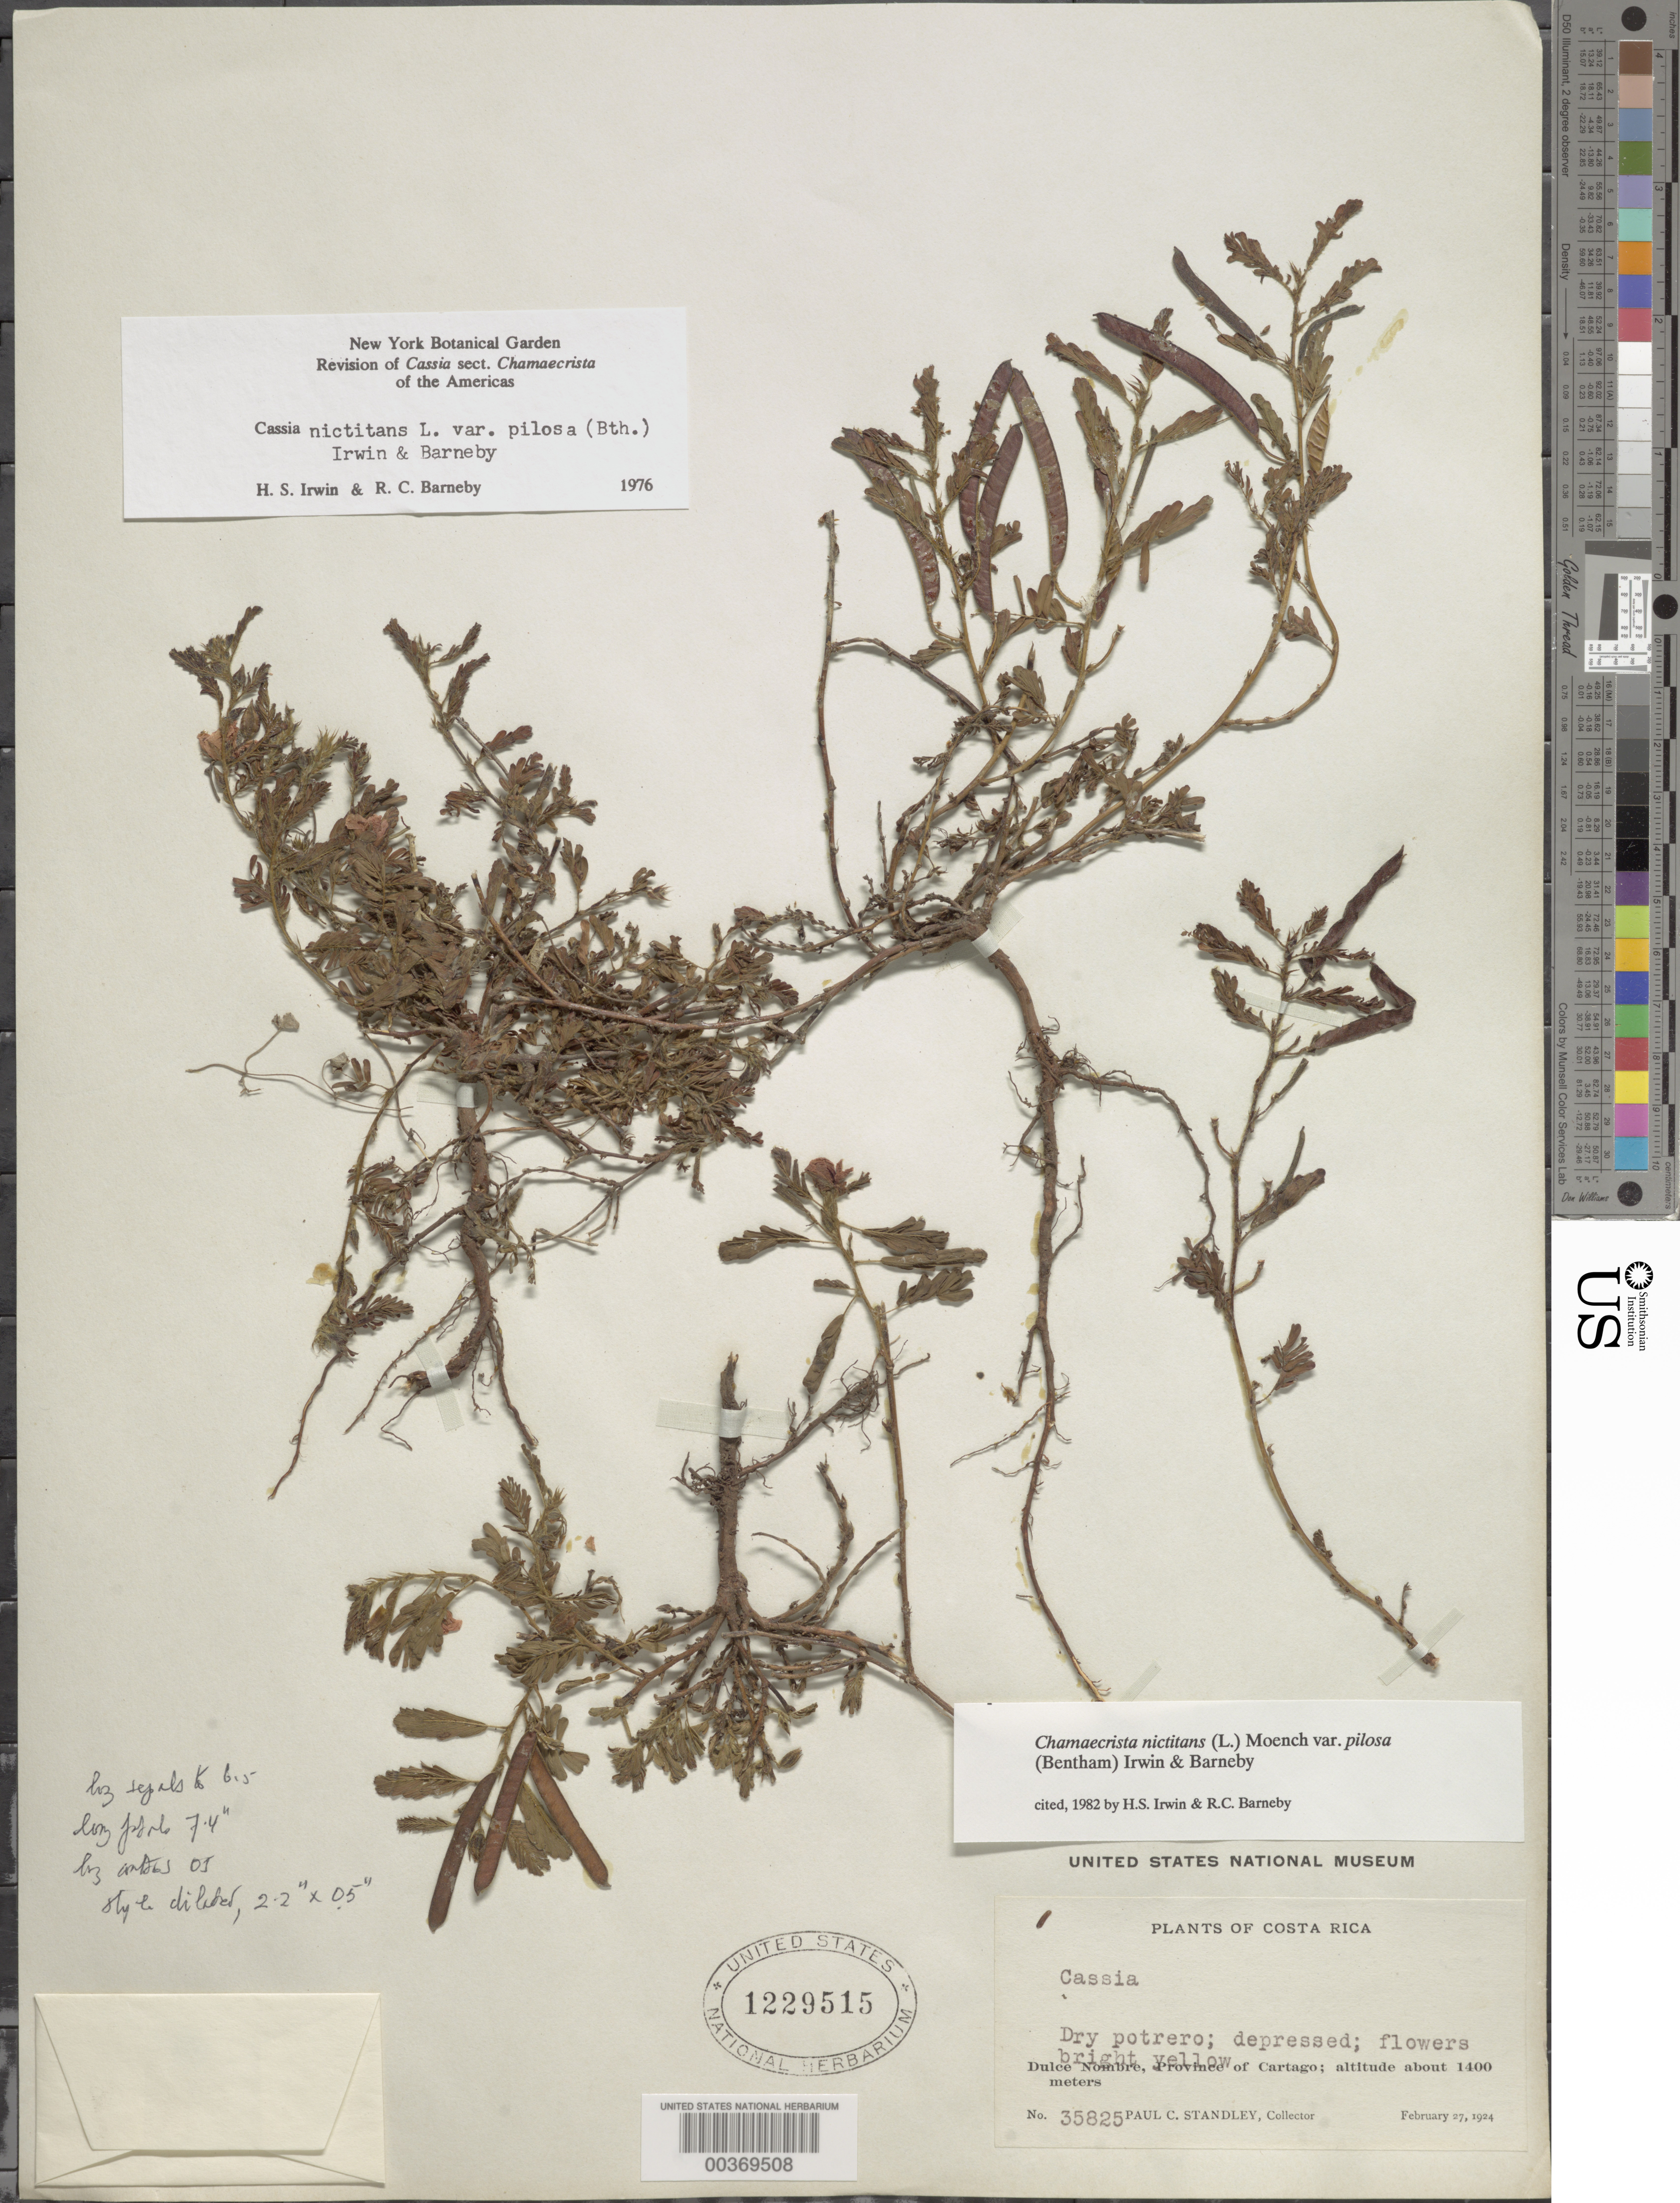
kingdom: Plantae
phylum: Tracheophyta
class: Magnoliopsida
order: Fabales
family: Fabaceae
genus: Chamaecrista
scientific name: Chamaecrista nictitans var. pilosa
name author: (Benth.) H.S. Irwin & Barneby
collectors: P. C. Standley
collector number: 35825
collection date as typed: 27 Feb 1924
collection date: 1924-02-27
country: Costa Rica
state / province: Cartago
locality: Dulce Nombre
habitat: Dry potrero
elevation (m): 1400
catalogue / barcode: US 1229515